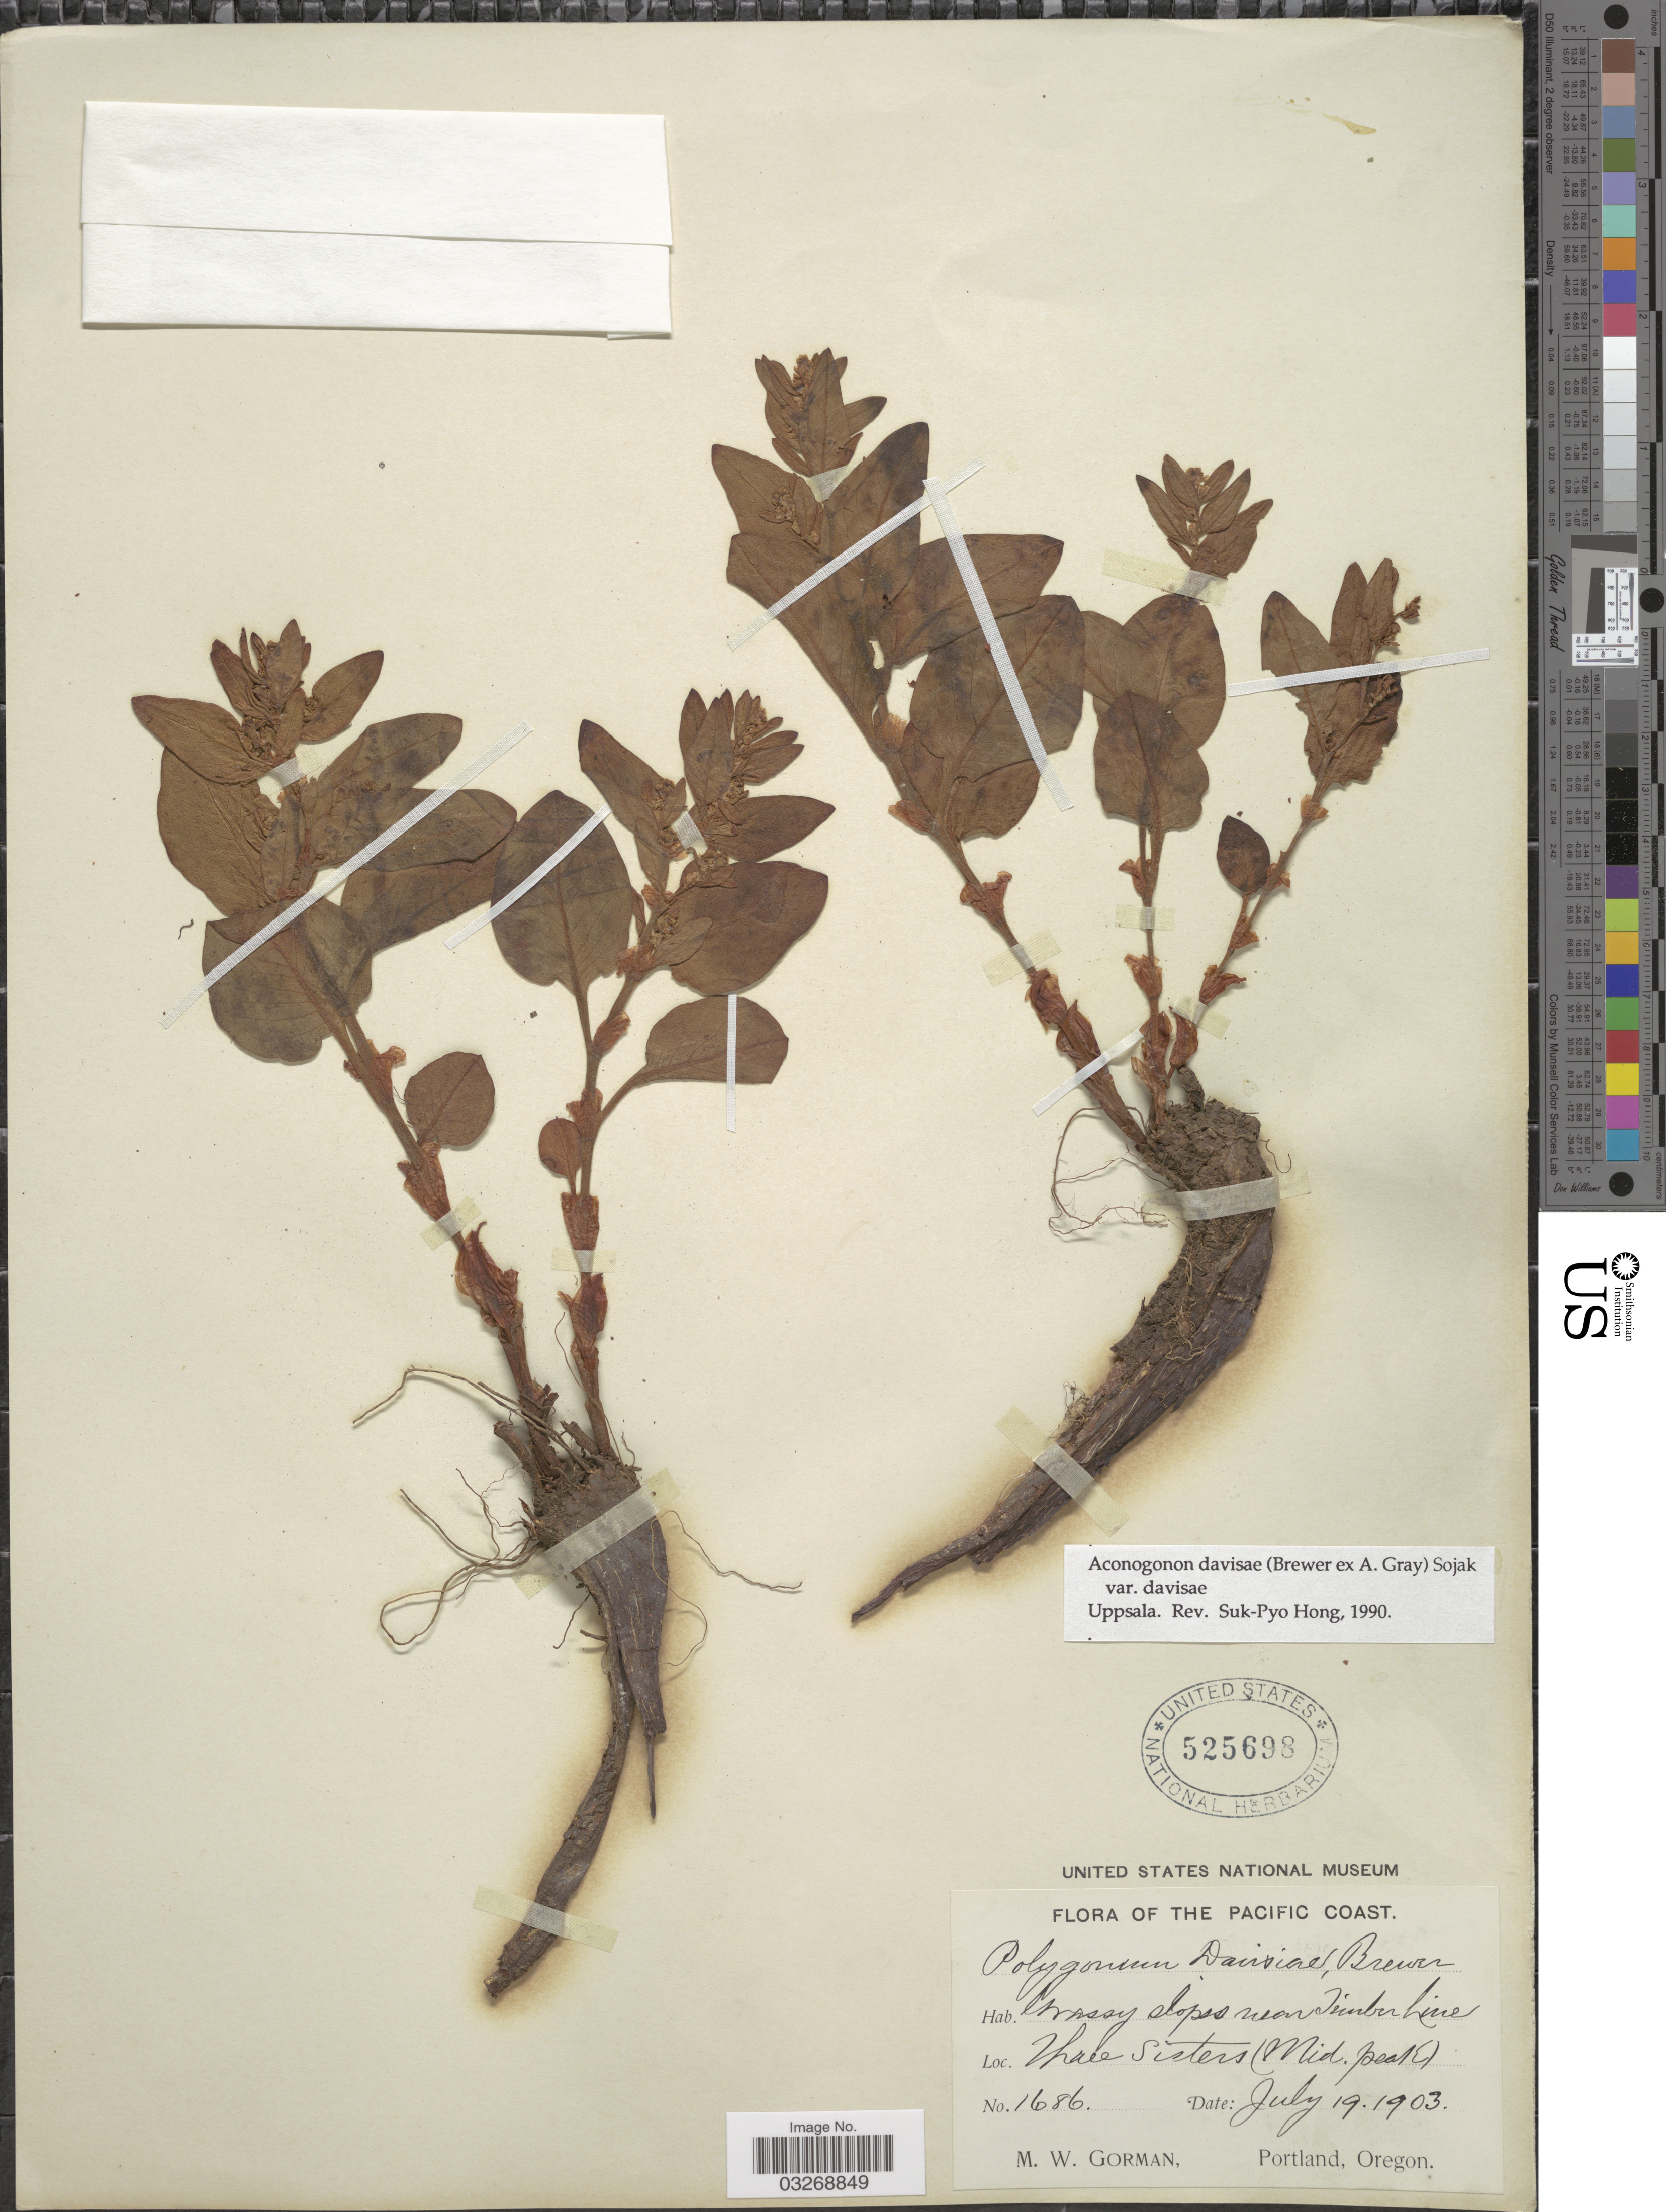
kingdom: Plantae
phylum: Tracheophyta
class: Magnoliopsida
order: Caryophyllales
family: Polygonaceae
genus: Koenigia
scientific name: Koenigia davisiae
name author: (W.H. Brewer ex A. Gray) T.M. Schust. & Reveal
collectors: M. W. Gorman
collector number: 1686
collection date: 1903-07-19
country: United States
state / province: Oregon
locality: Pacific Coast. Grassy slopes near Timber Line. Three Sisters (Mid. peak).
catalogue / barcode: US 525698